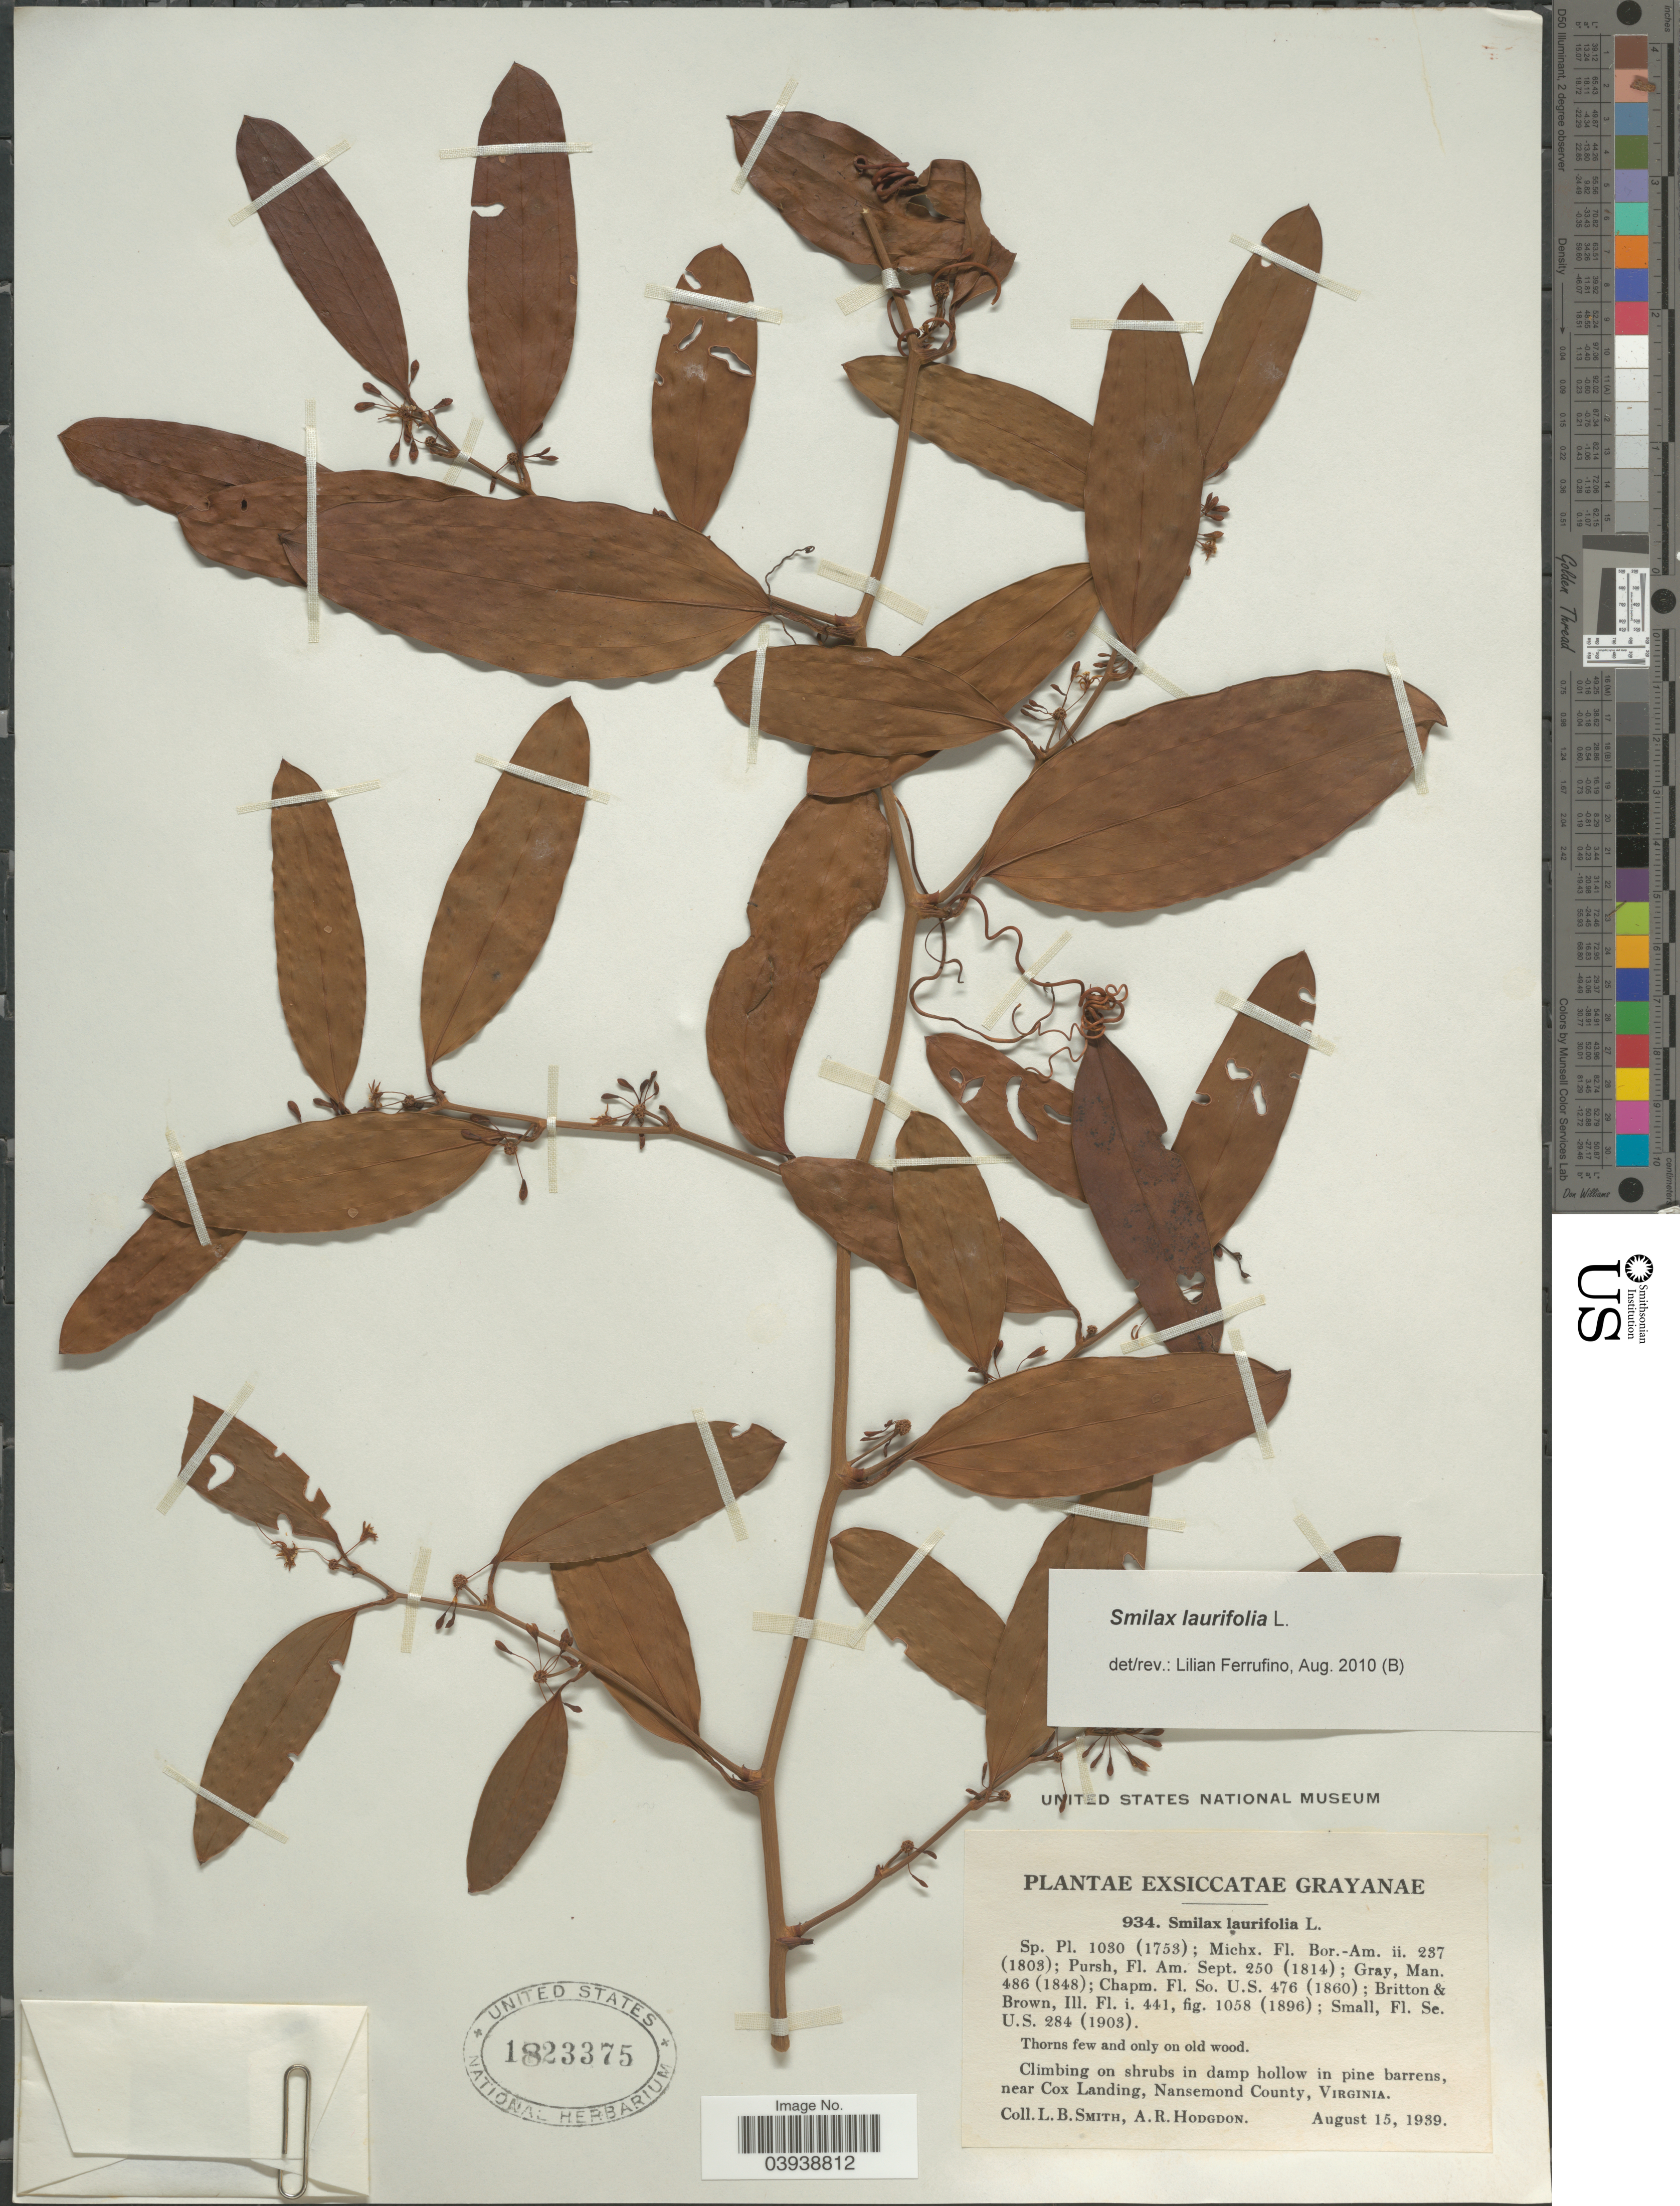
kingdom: Plantae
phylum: Tracheophyta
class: Liliopsida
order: Liliales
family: Smilacaceae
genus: Smilax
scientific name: Smilax laurifolia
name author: L.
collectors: L. Smith & A. R. Hodgdon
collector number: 934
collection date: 1939-08-15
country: United States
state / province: Virginia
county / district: City of Suffolk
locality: Near Cox Landing, Nansemond County.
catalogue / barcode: US 1823375